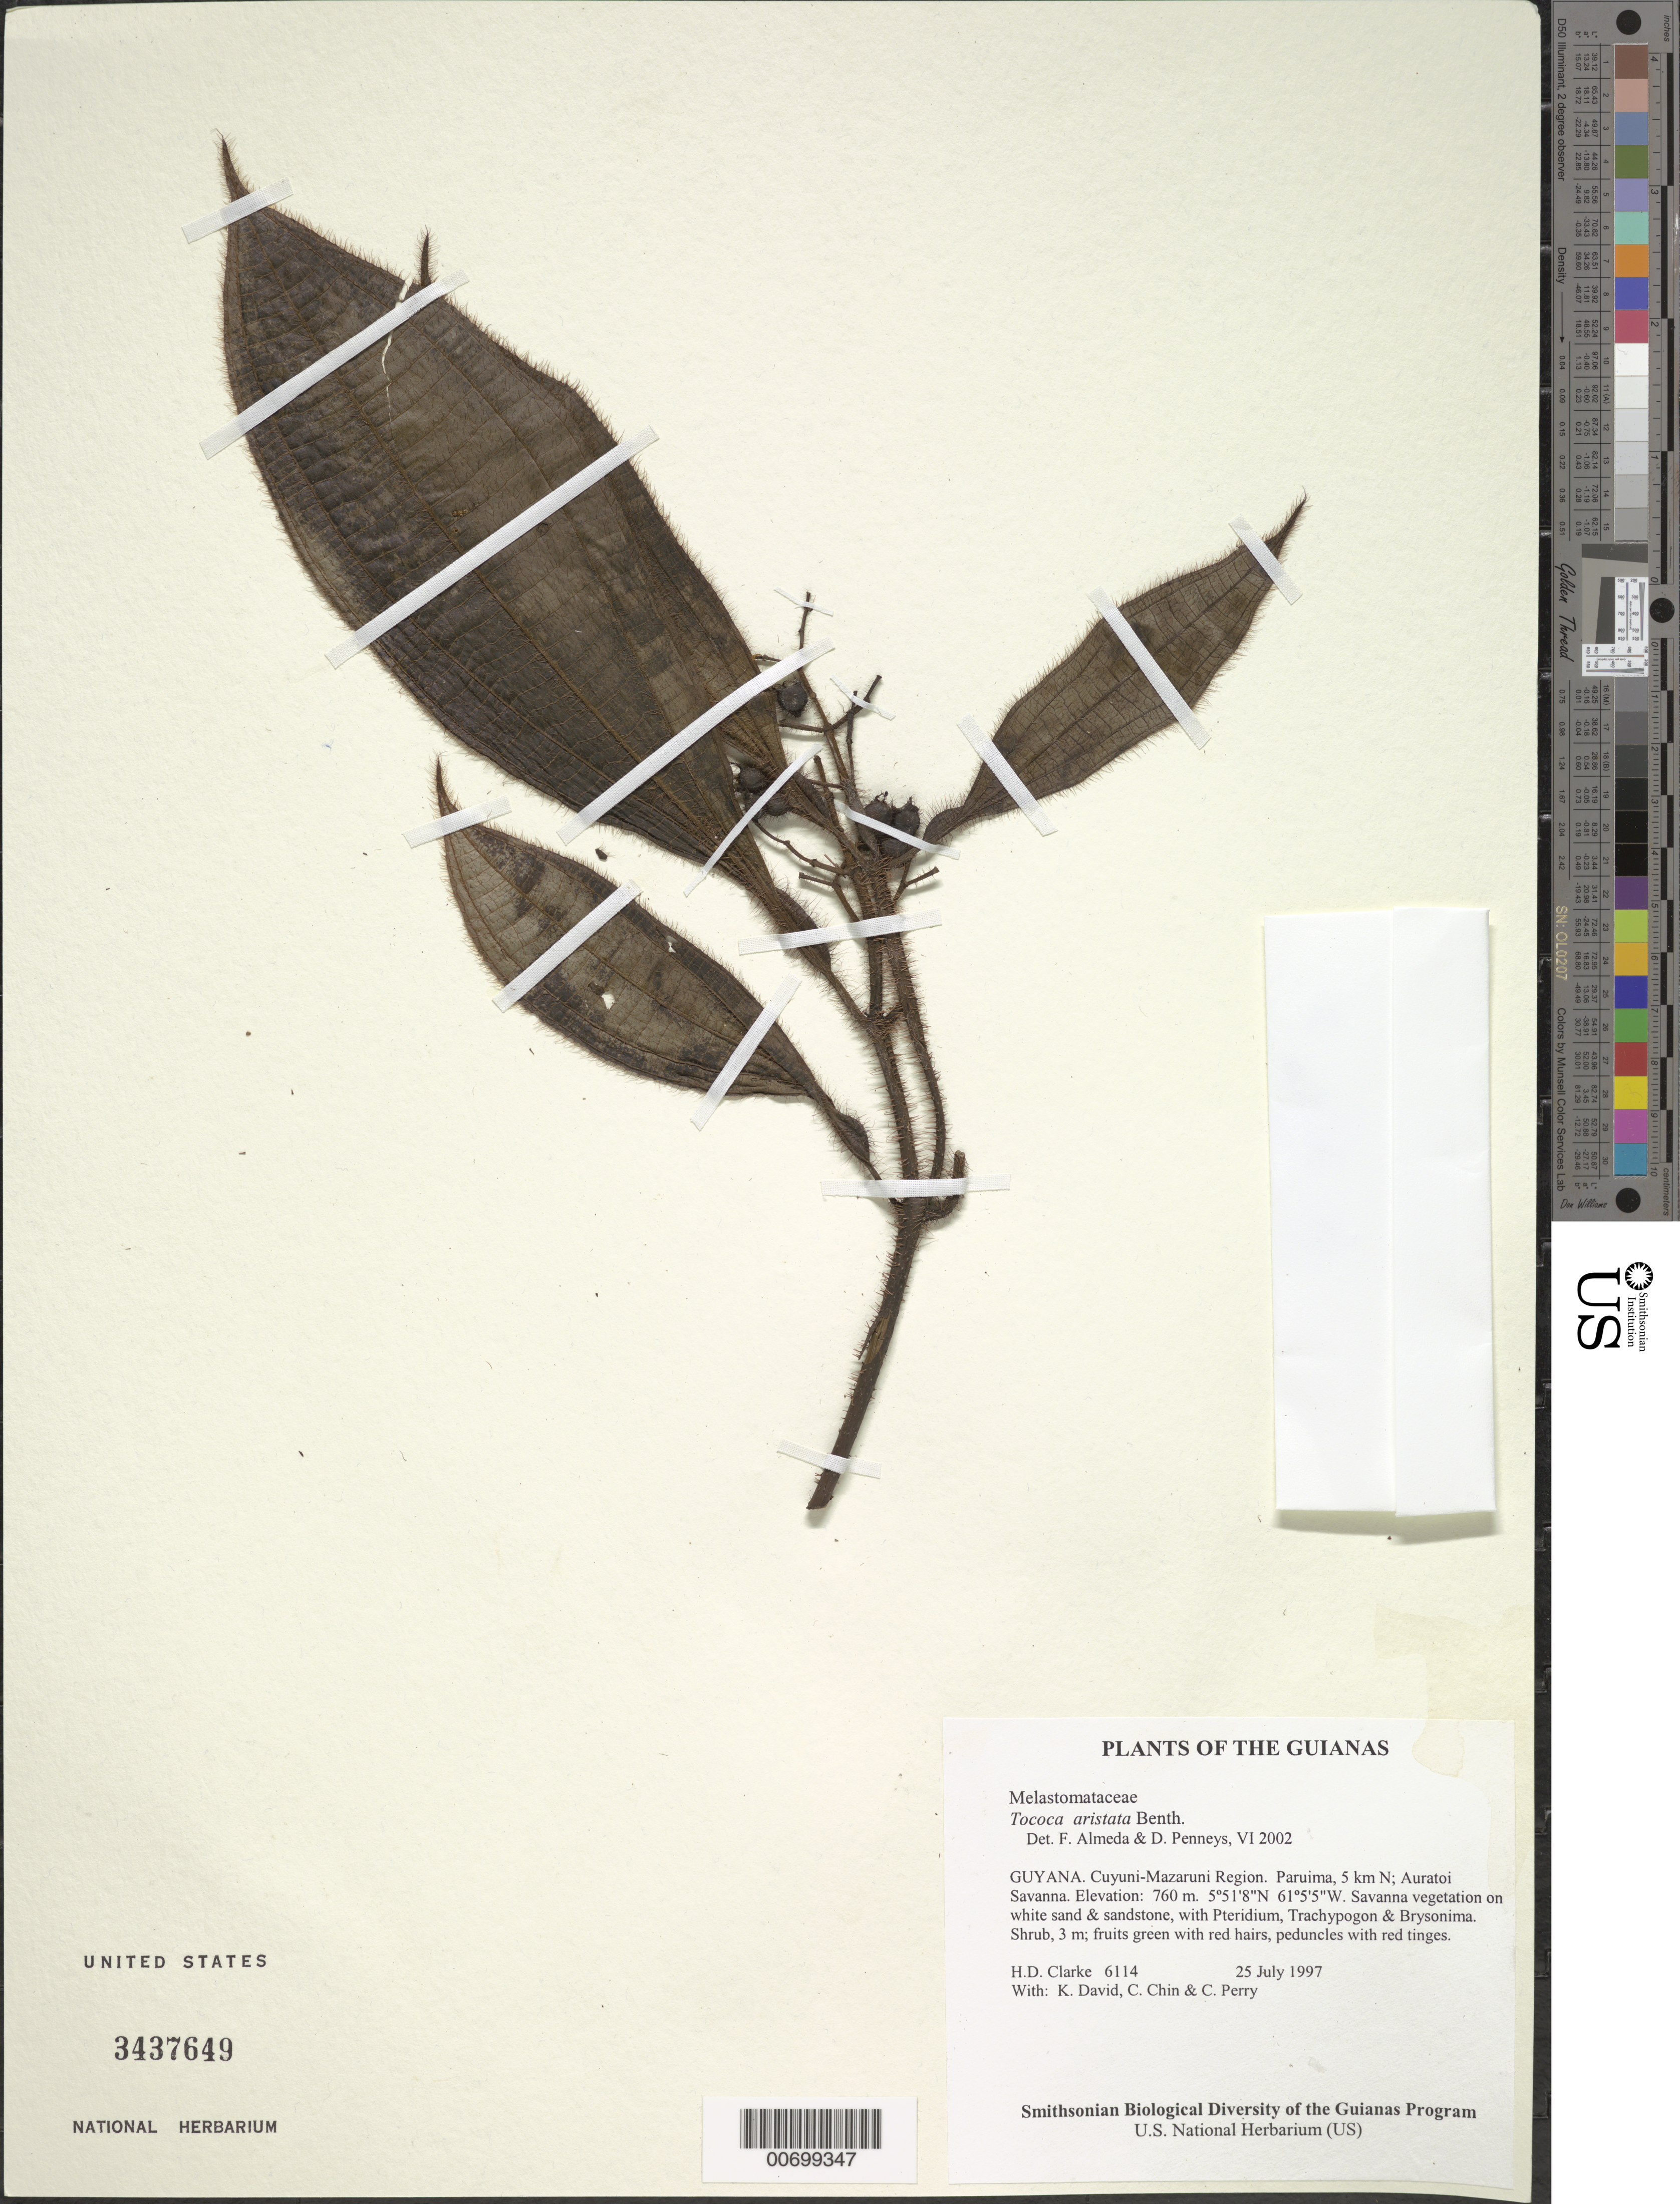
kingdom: Plantae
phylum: Tracheophyta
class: Magnoliopsida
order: Myrtales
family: Melastomataceae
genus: Tococa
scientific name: Tococa aristata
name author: Benth.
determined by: Almeda, F.; Penneys, D. S.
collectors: H. D. Clarke, K. David, C. Chin & C. Perry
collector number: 6114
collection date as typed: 25 July 1997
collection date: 1997-07-25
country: Guyana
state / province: Cuyuni-Mazaruni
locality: Paruima, 5 km N; Auratoi Savanna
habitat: Savanna vegetation on white sand & sandstone, with Pteridium, Trachypogon & Brysonima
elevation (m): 760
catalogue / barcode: US 3437649